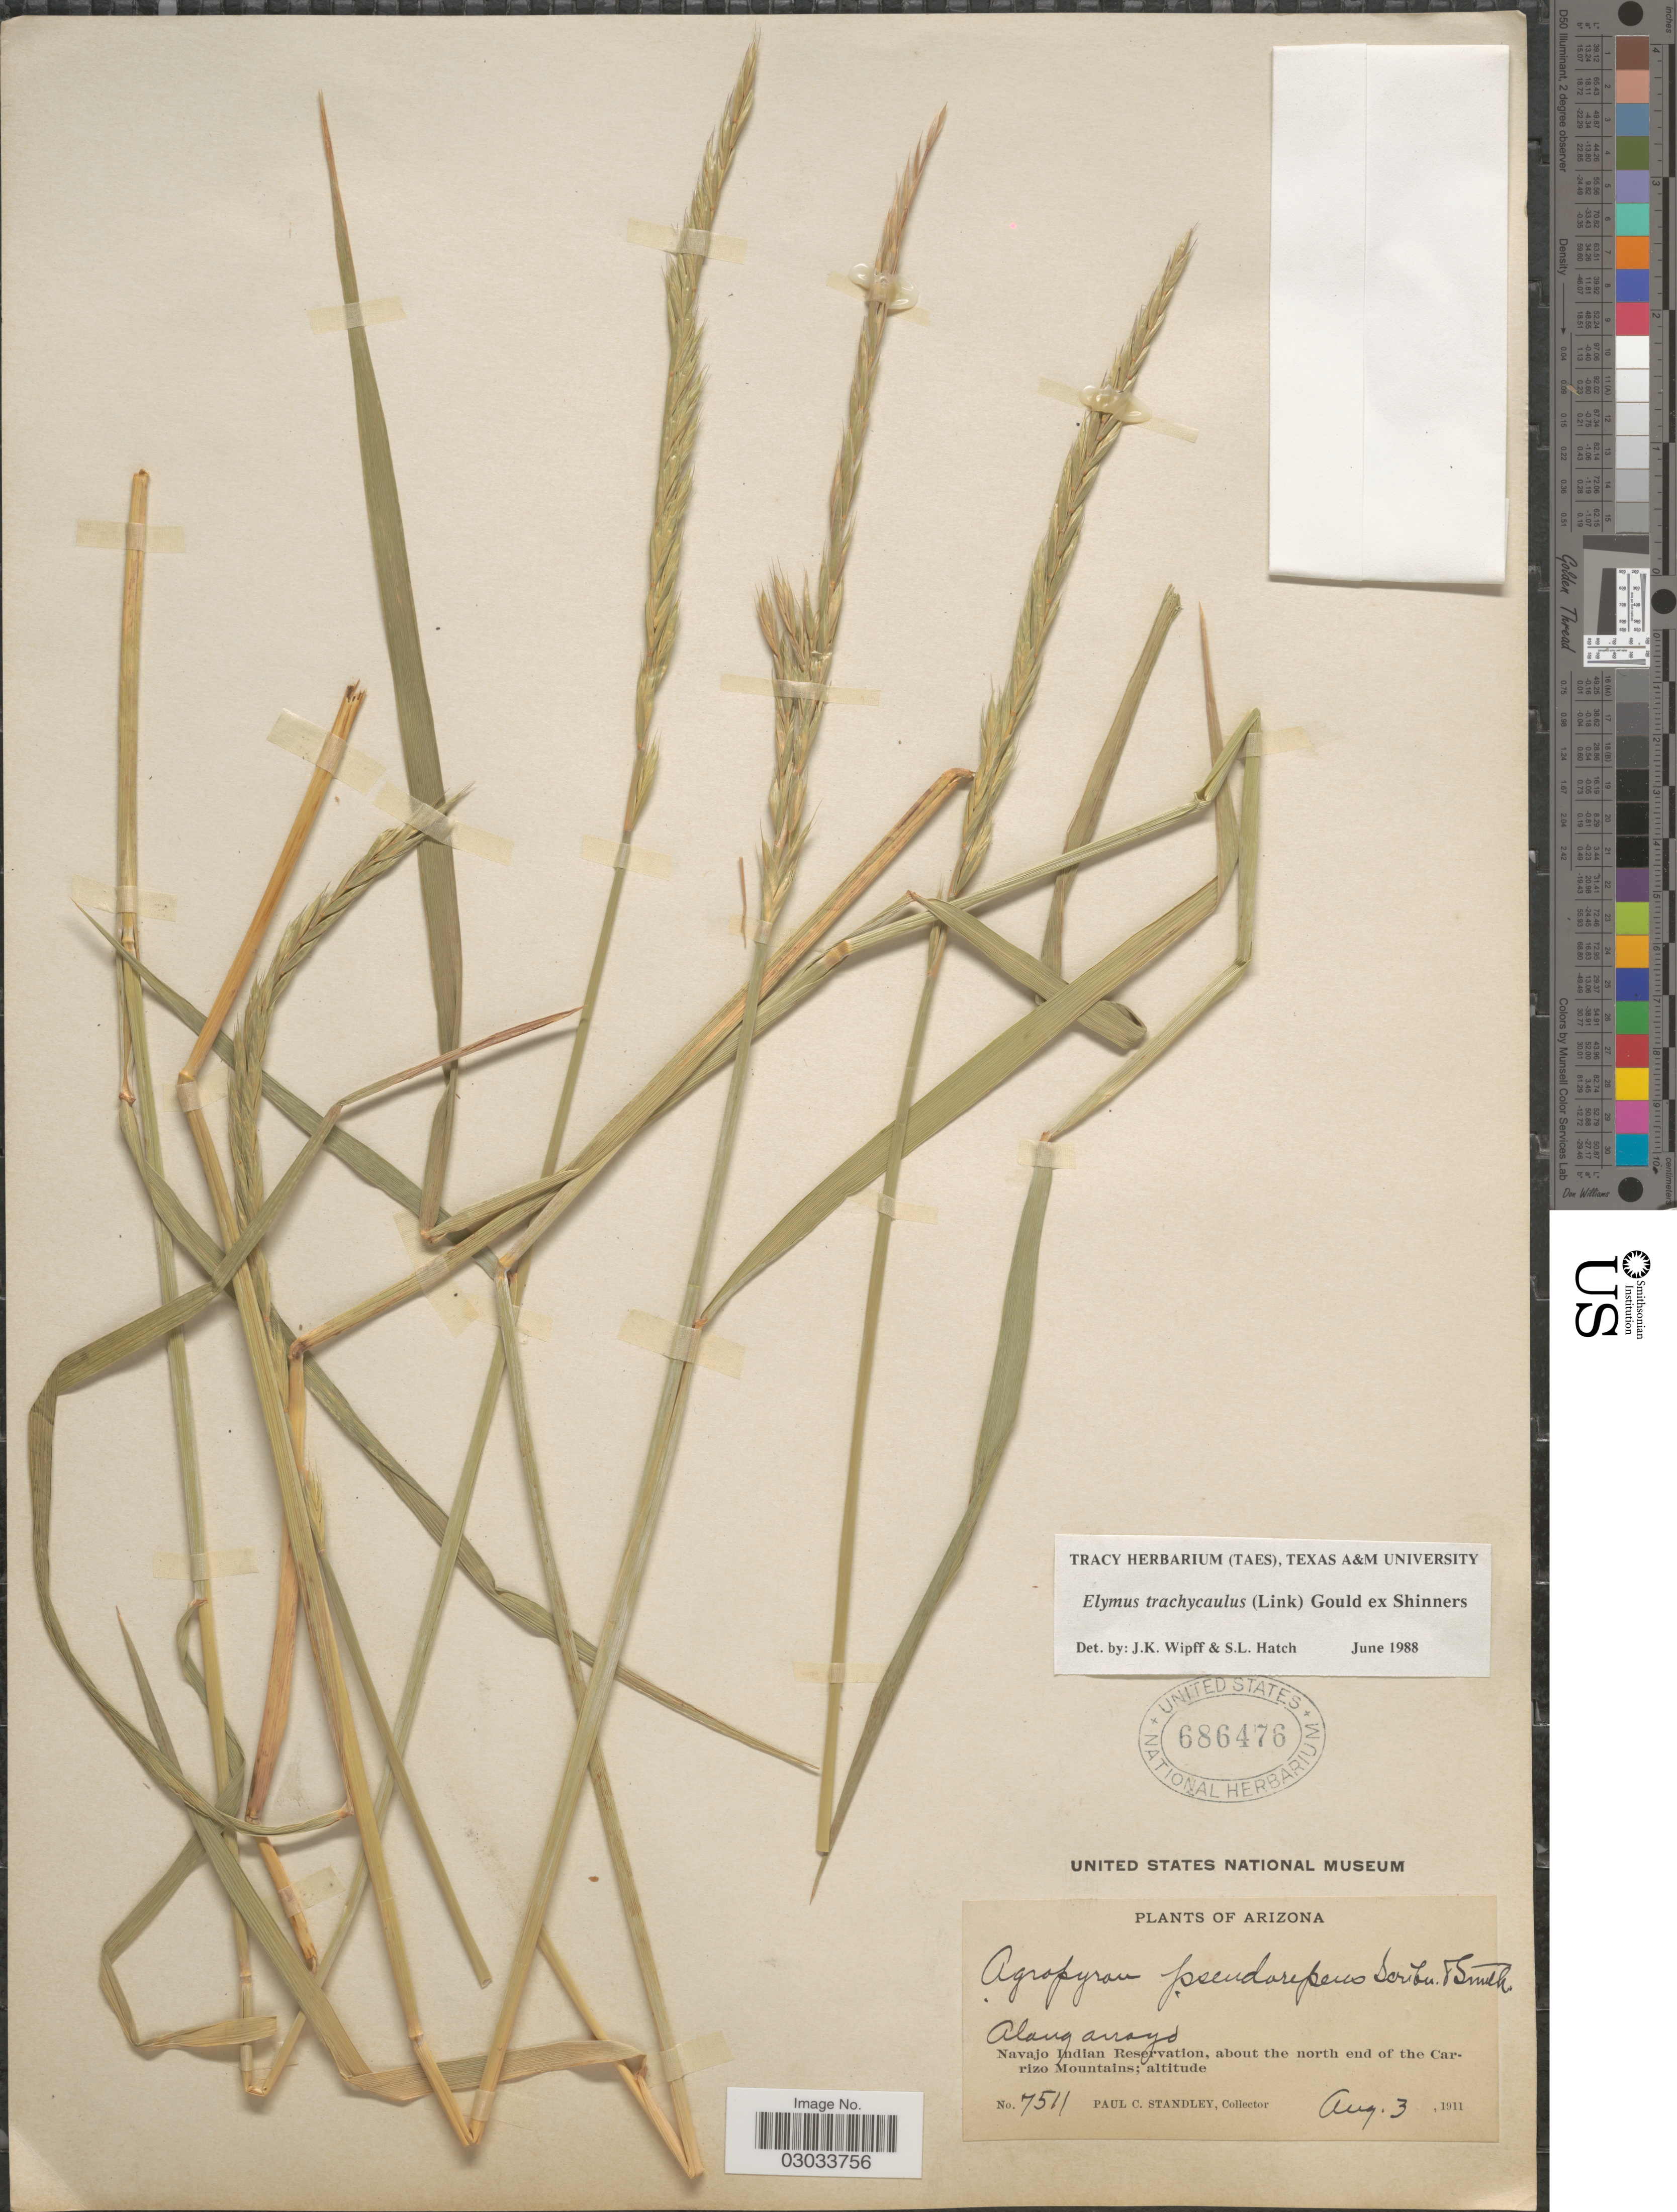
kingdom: Plantae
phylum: Tracheophyta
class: Liliopsida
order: Poales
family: Poaceae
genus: Elymus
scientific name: Elymus trachycaulus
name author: (Link) Gould ex Shinners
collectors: P. C. Standley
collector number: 7511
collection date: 1911-08-03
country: United States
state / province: Arizona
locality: Along arroyo. Navajo Indian Reservation, about the north end of the Carizo Mountains.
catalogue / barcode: US 686476